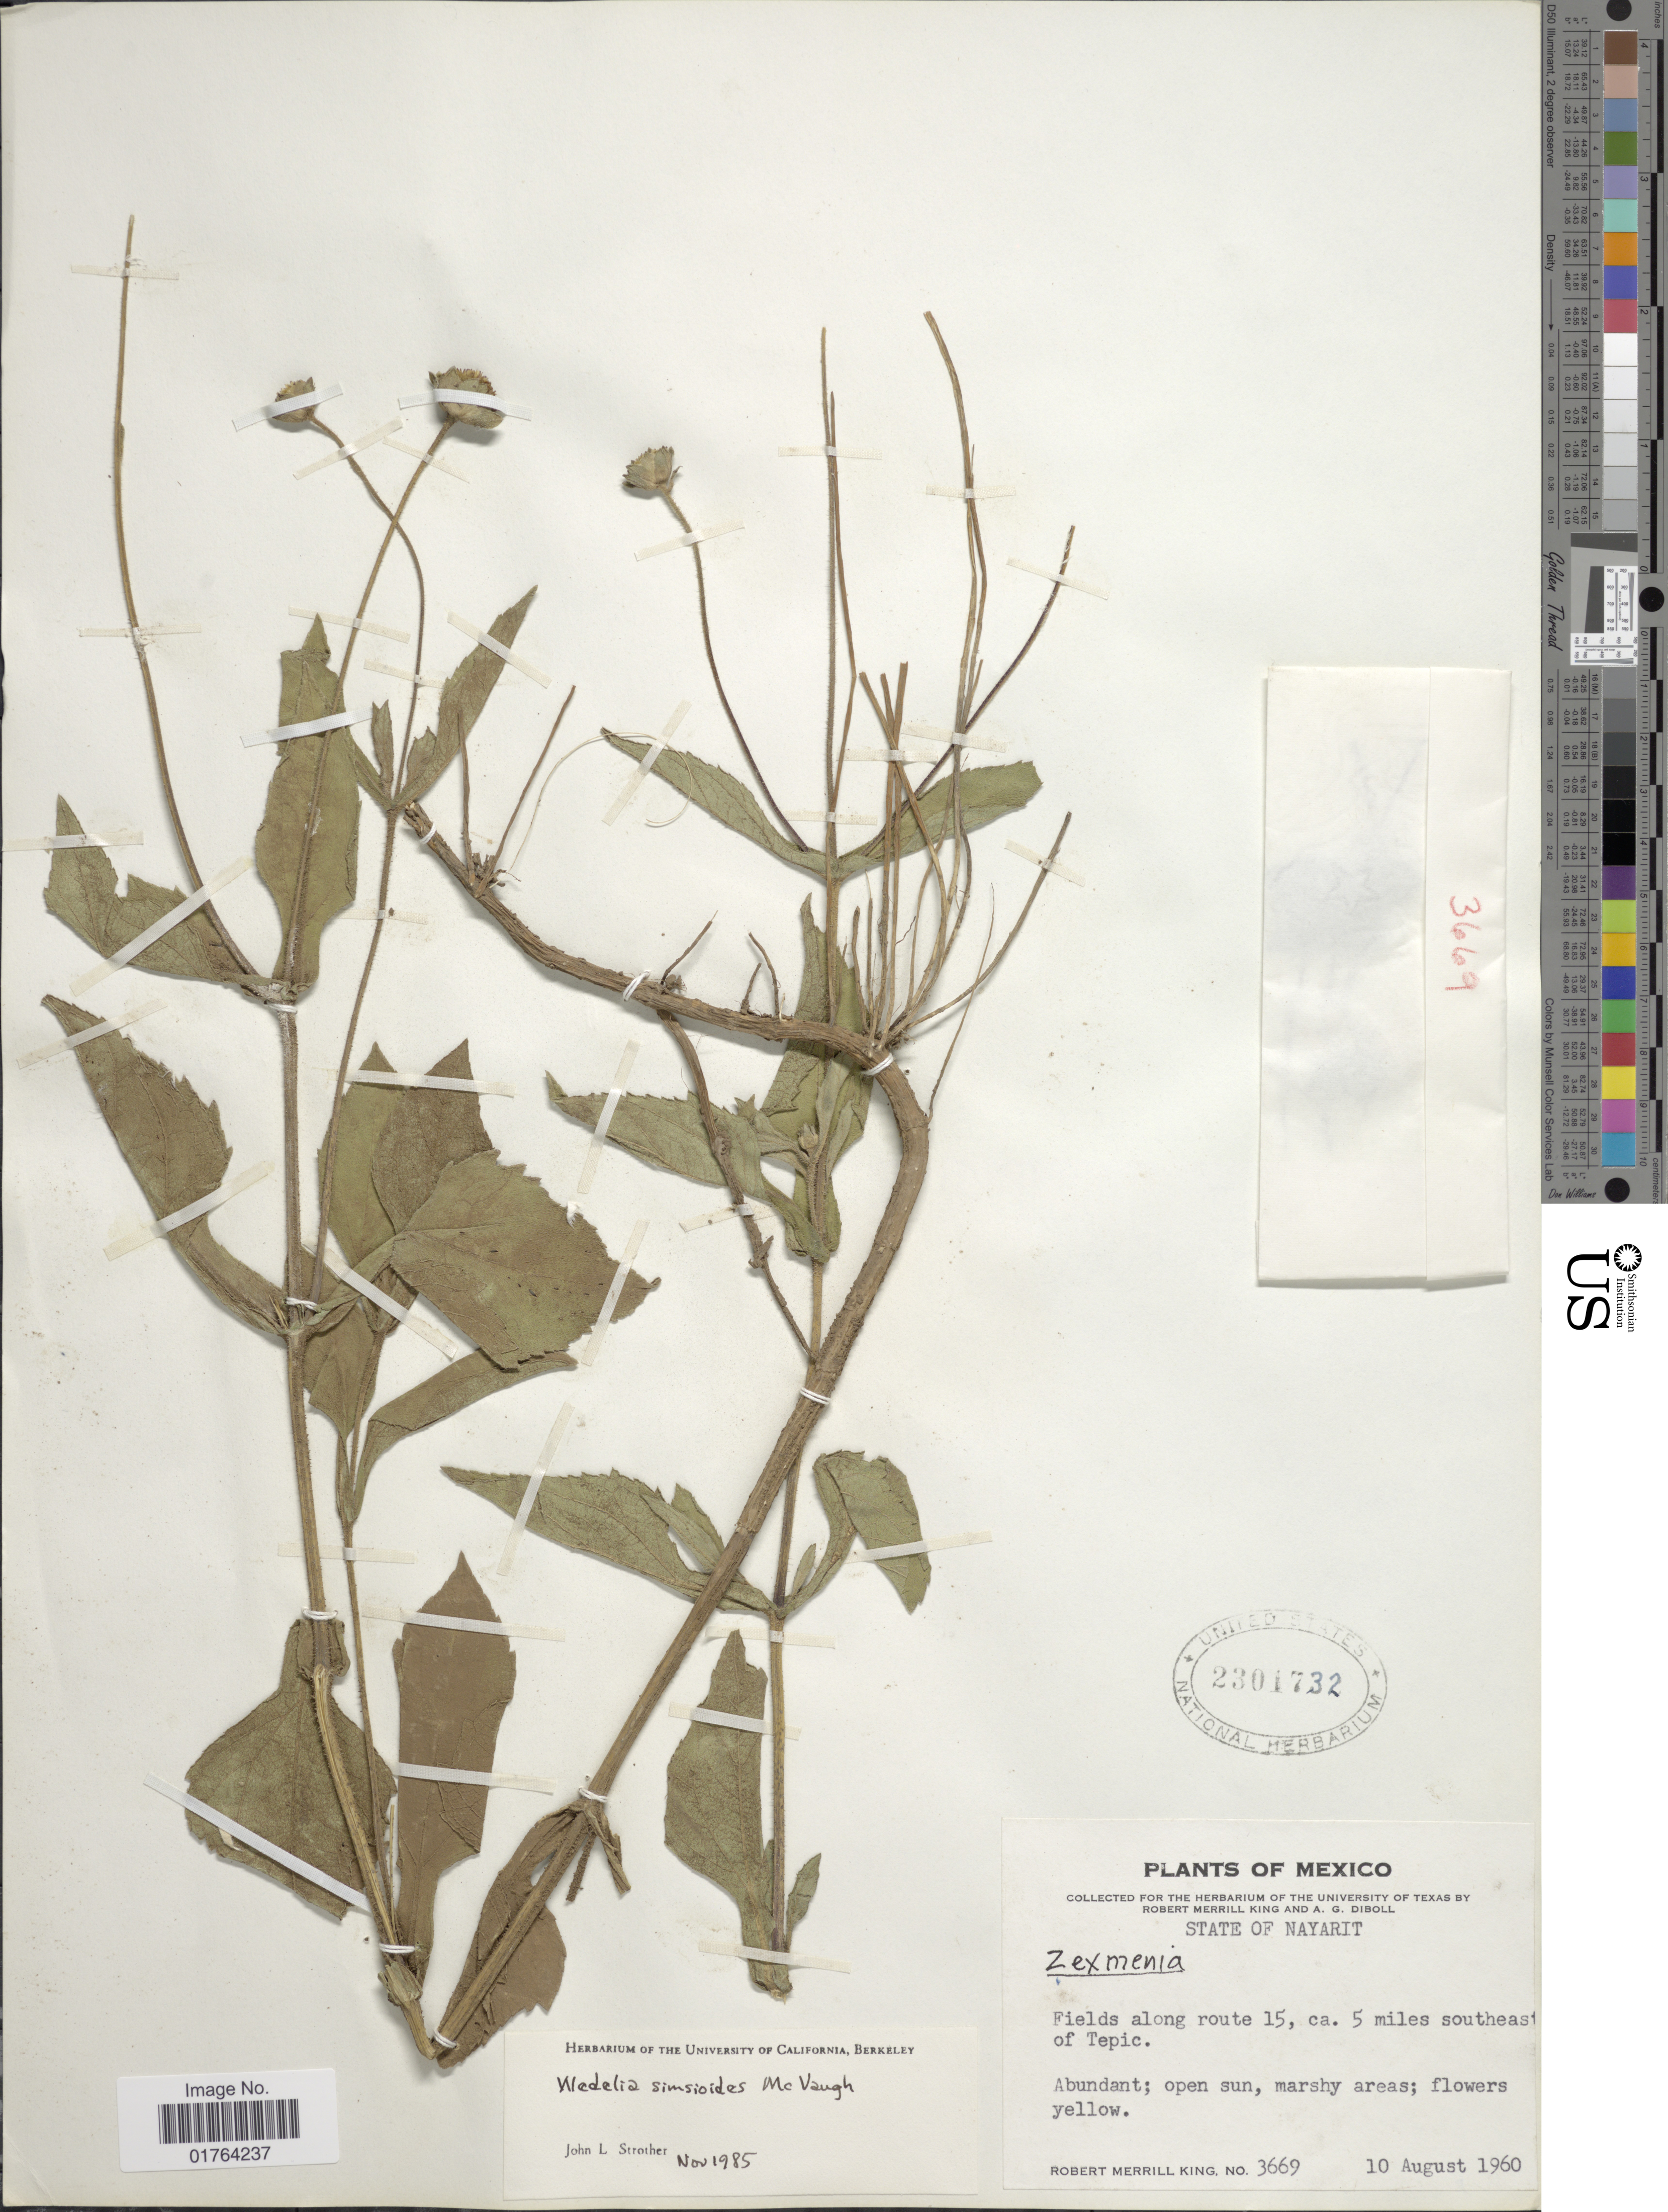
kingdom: Plantae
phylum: Tracheophyta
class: Magnoliopsida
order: Asterales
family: Asteraceae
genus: Wedelia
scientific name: Wedelia simsioides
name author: McVaugh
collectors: R. M. King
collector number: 3669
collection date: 1960-08-10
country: Mexico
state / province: Nayarit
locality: State of Nayarit, Fields along route 15, 5 miles southeast of Tepic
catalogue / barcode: US 2301732